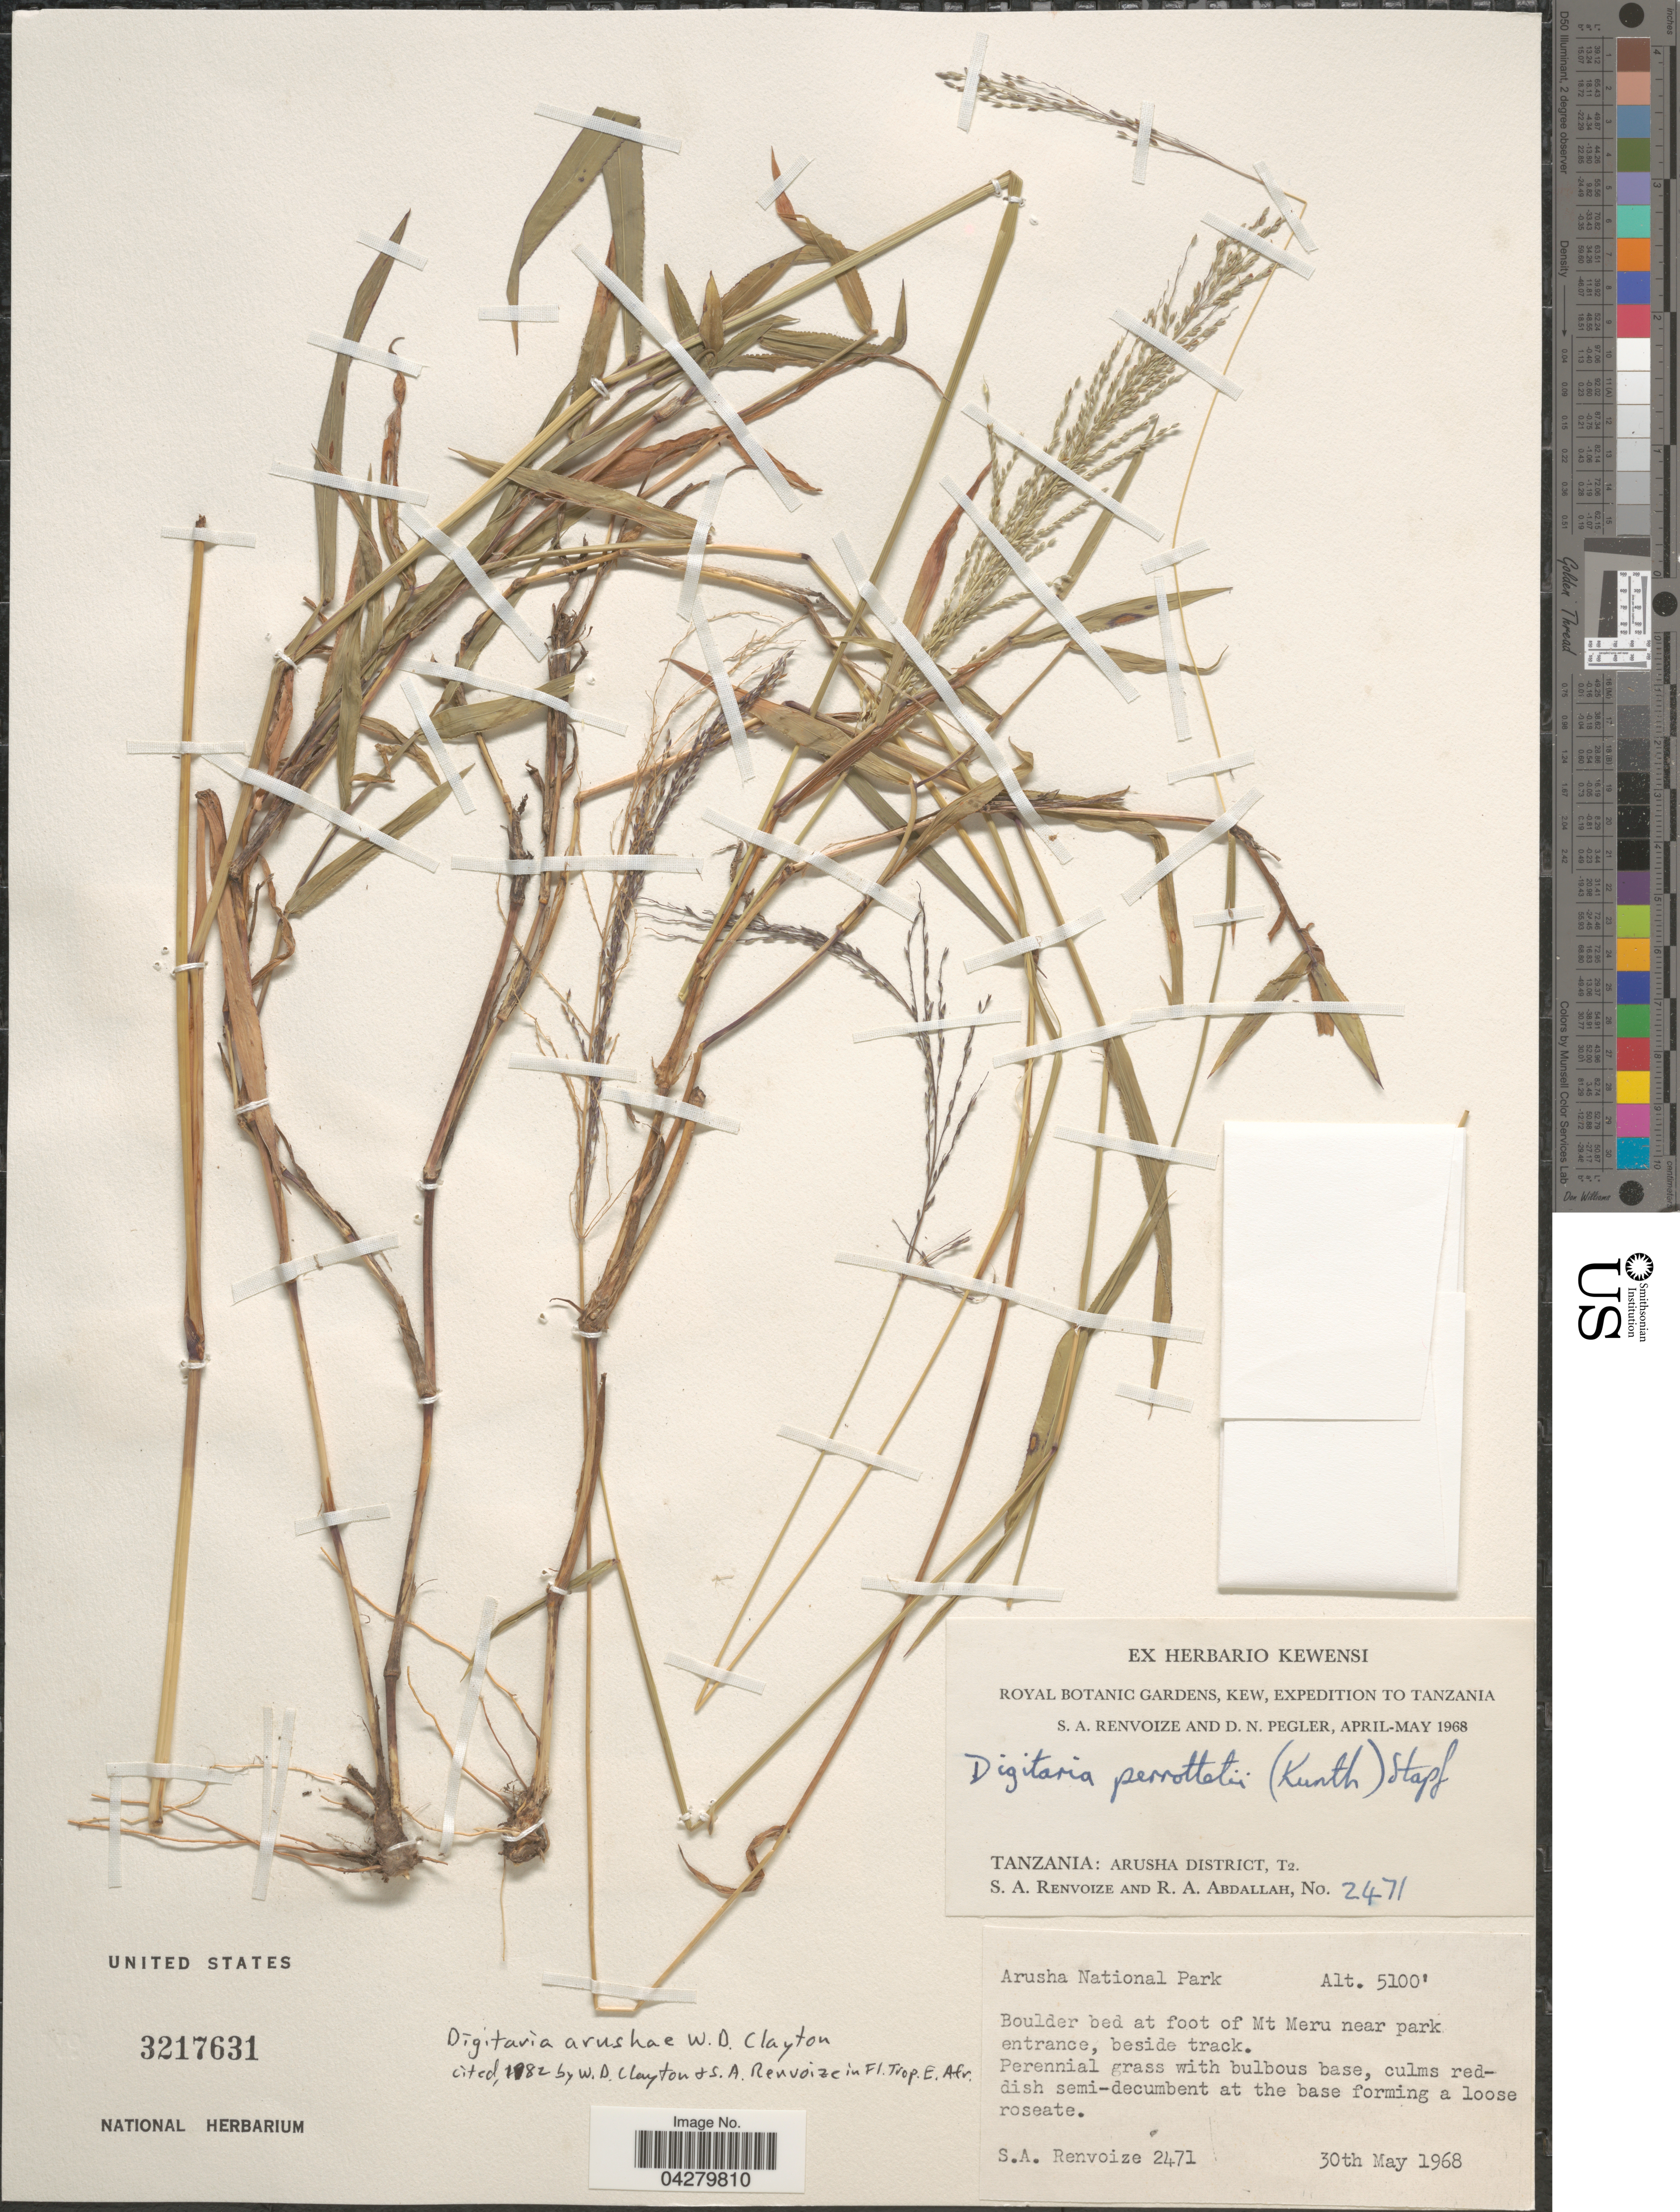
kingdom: Plantae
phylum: Tracheophyta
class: Liliopsida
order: Poales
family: Poaceae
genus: Digitaria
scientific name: Digitaria arushae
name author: Clayton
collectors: S. A. Renvoize & R. Abdallah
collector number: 2471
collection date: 1968-05-30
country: Tanzania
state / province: Arusha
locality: Royal Botanic Gardens, Kew, Expedition to Tanzania. Arusha District, T2. Arusha National Park. Boulder bed at foot of Mt Meru near park entrance, beside track.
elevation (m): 1554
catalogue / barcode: US 3217631